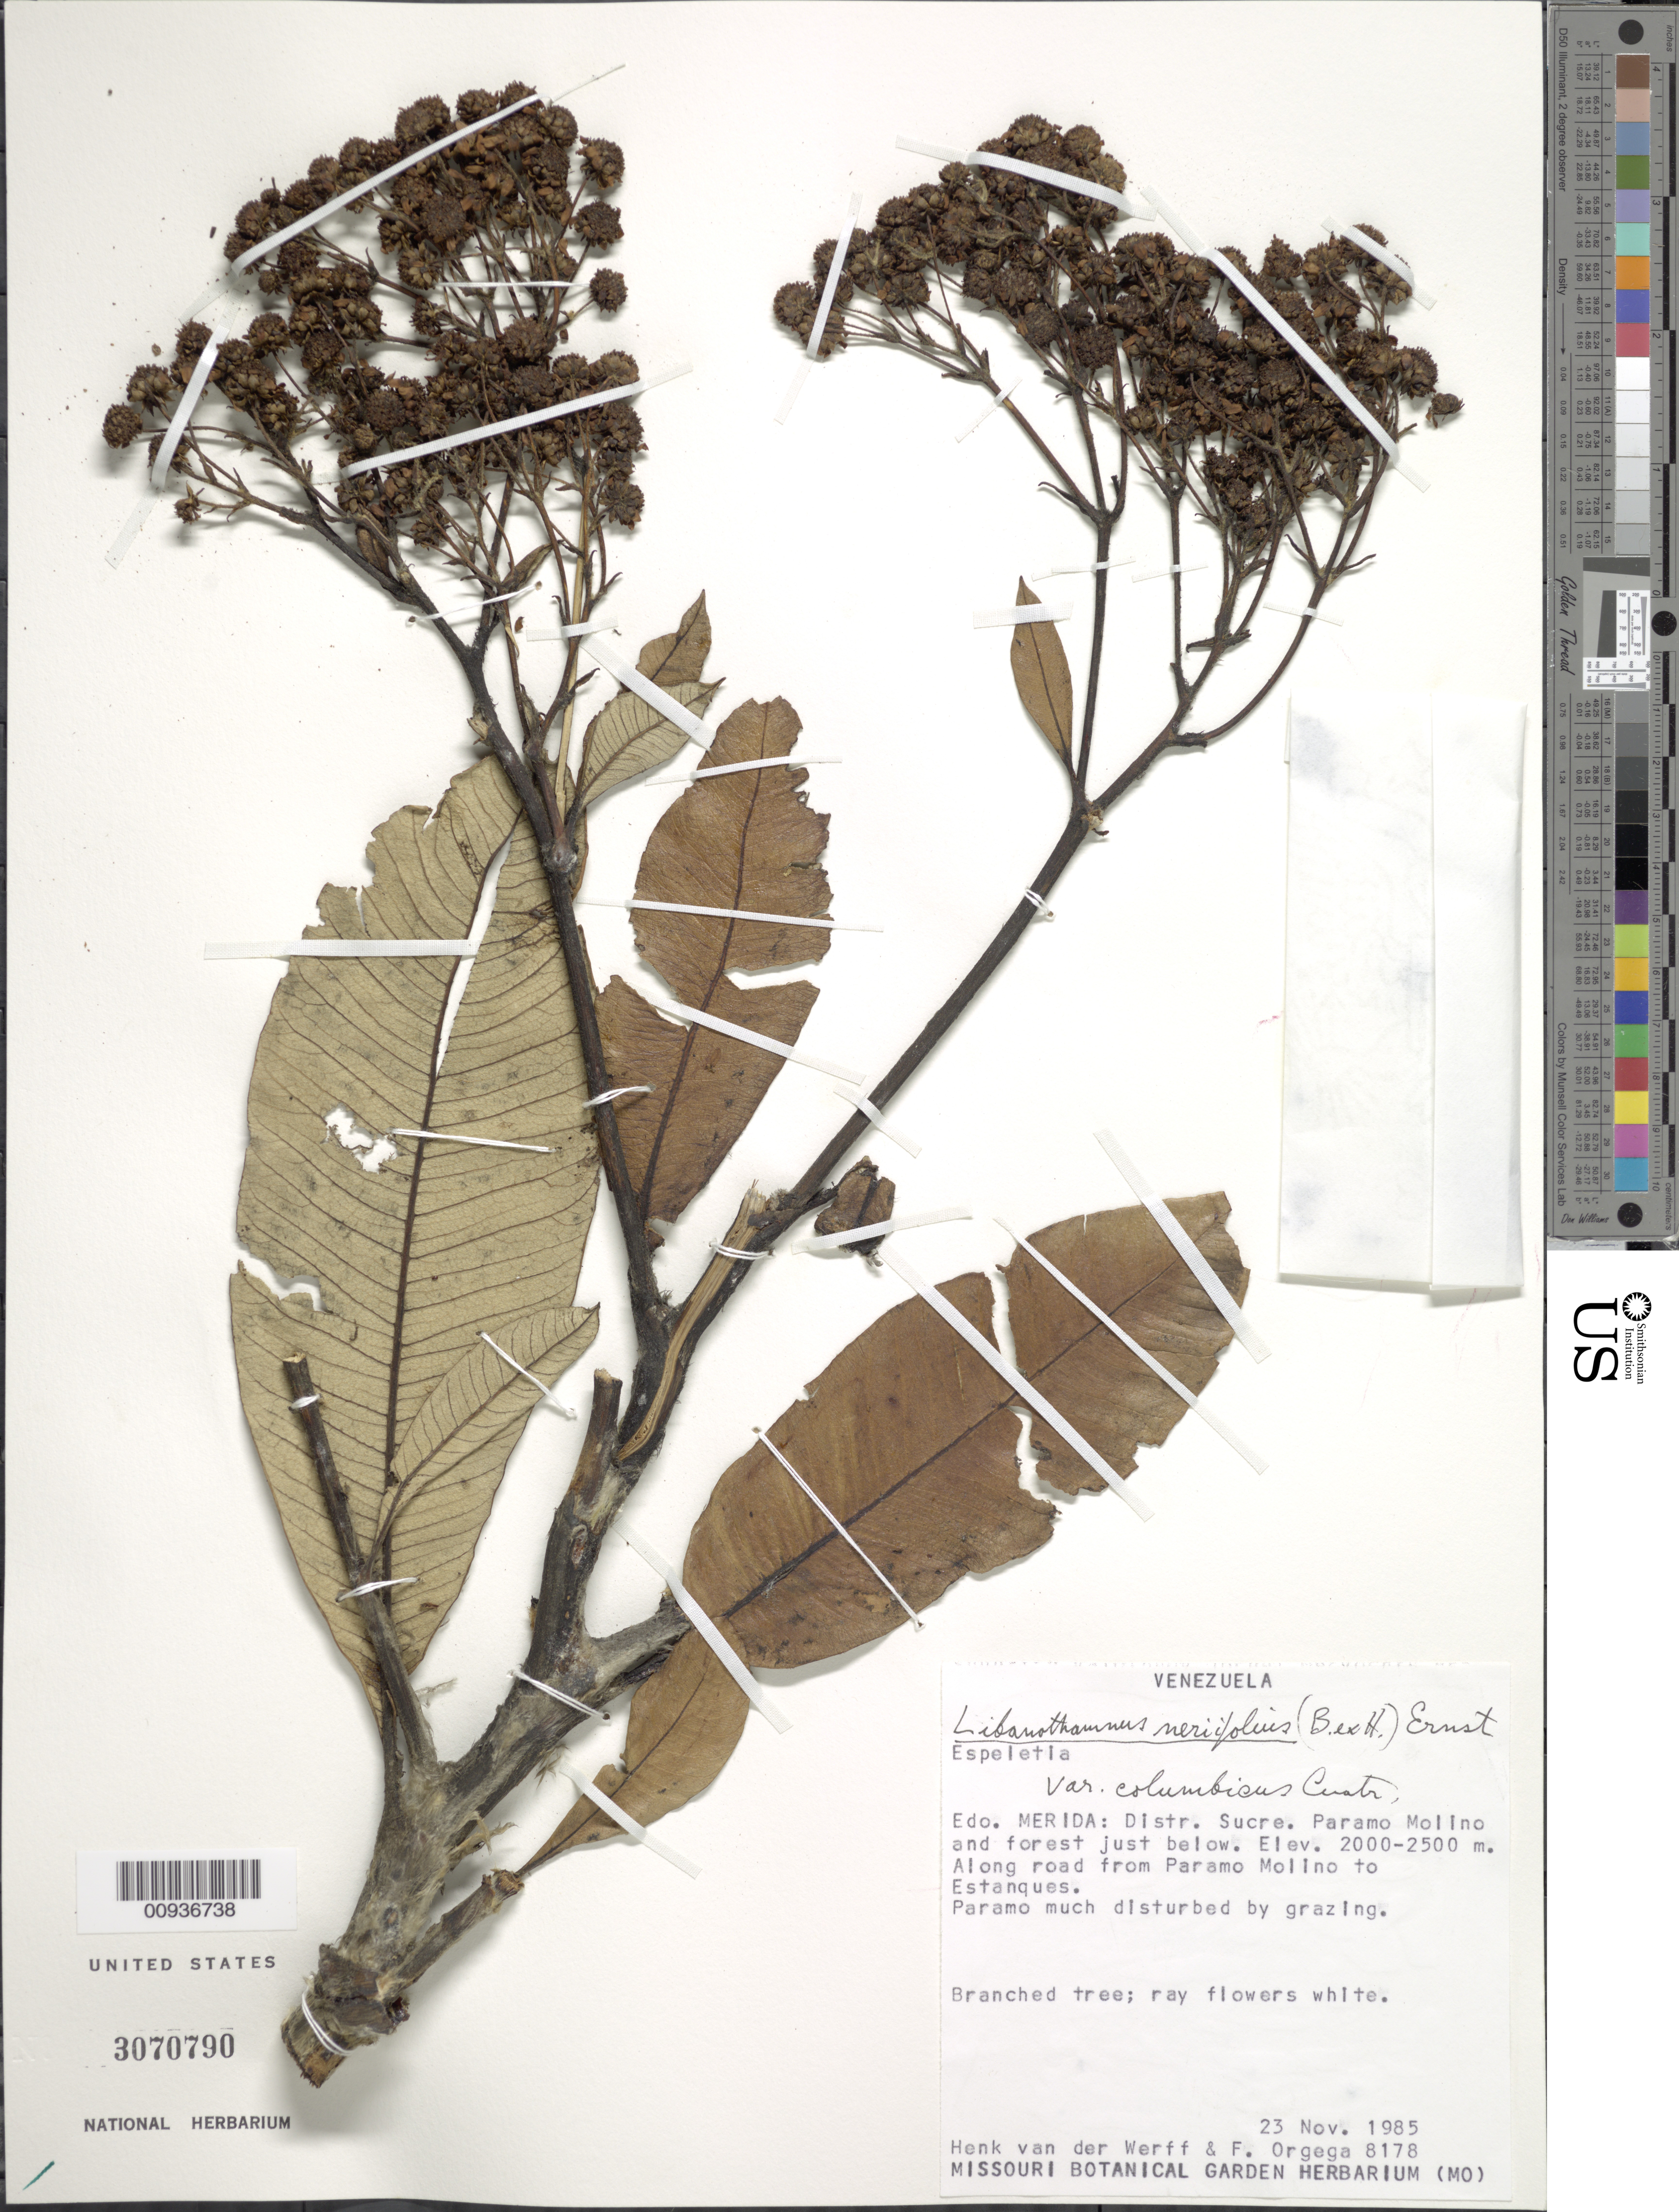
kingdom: Plantae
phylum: Tracheophyta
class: Magnoliopsida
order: Asterales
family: Asteraceae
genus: Libanothamnus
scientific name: Libanothamnus neriifolius var. columbicus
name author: (Cuatrec.) Cuatrec.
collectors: H. van der Werff & F. J. Ortega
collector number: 8178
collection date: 1985-11-23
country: Venezuela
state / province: Mérida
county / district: Sucre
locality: Páramo Molino and forest just below. Along road from páramo Molino to Estanques.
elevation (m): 2000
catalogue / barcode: US 3070790